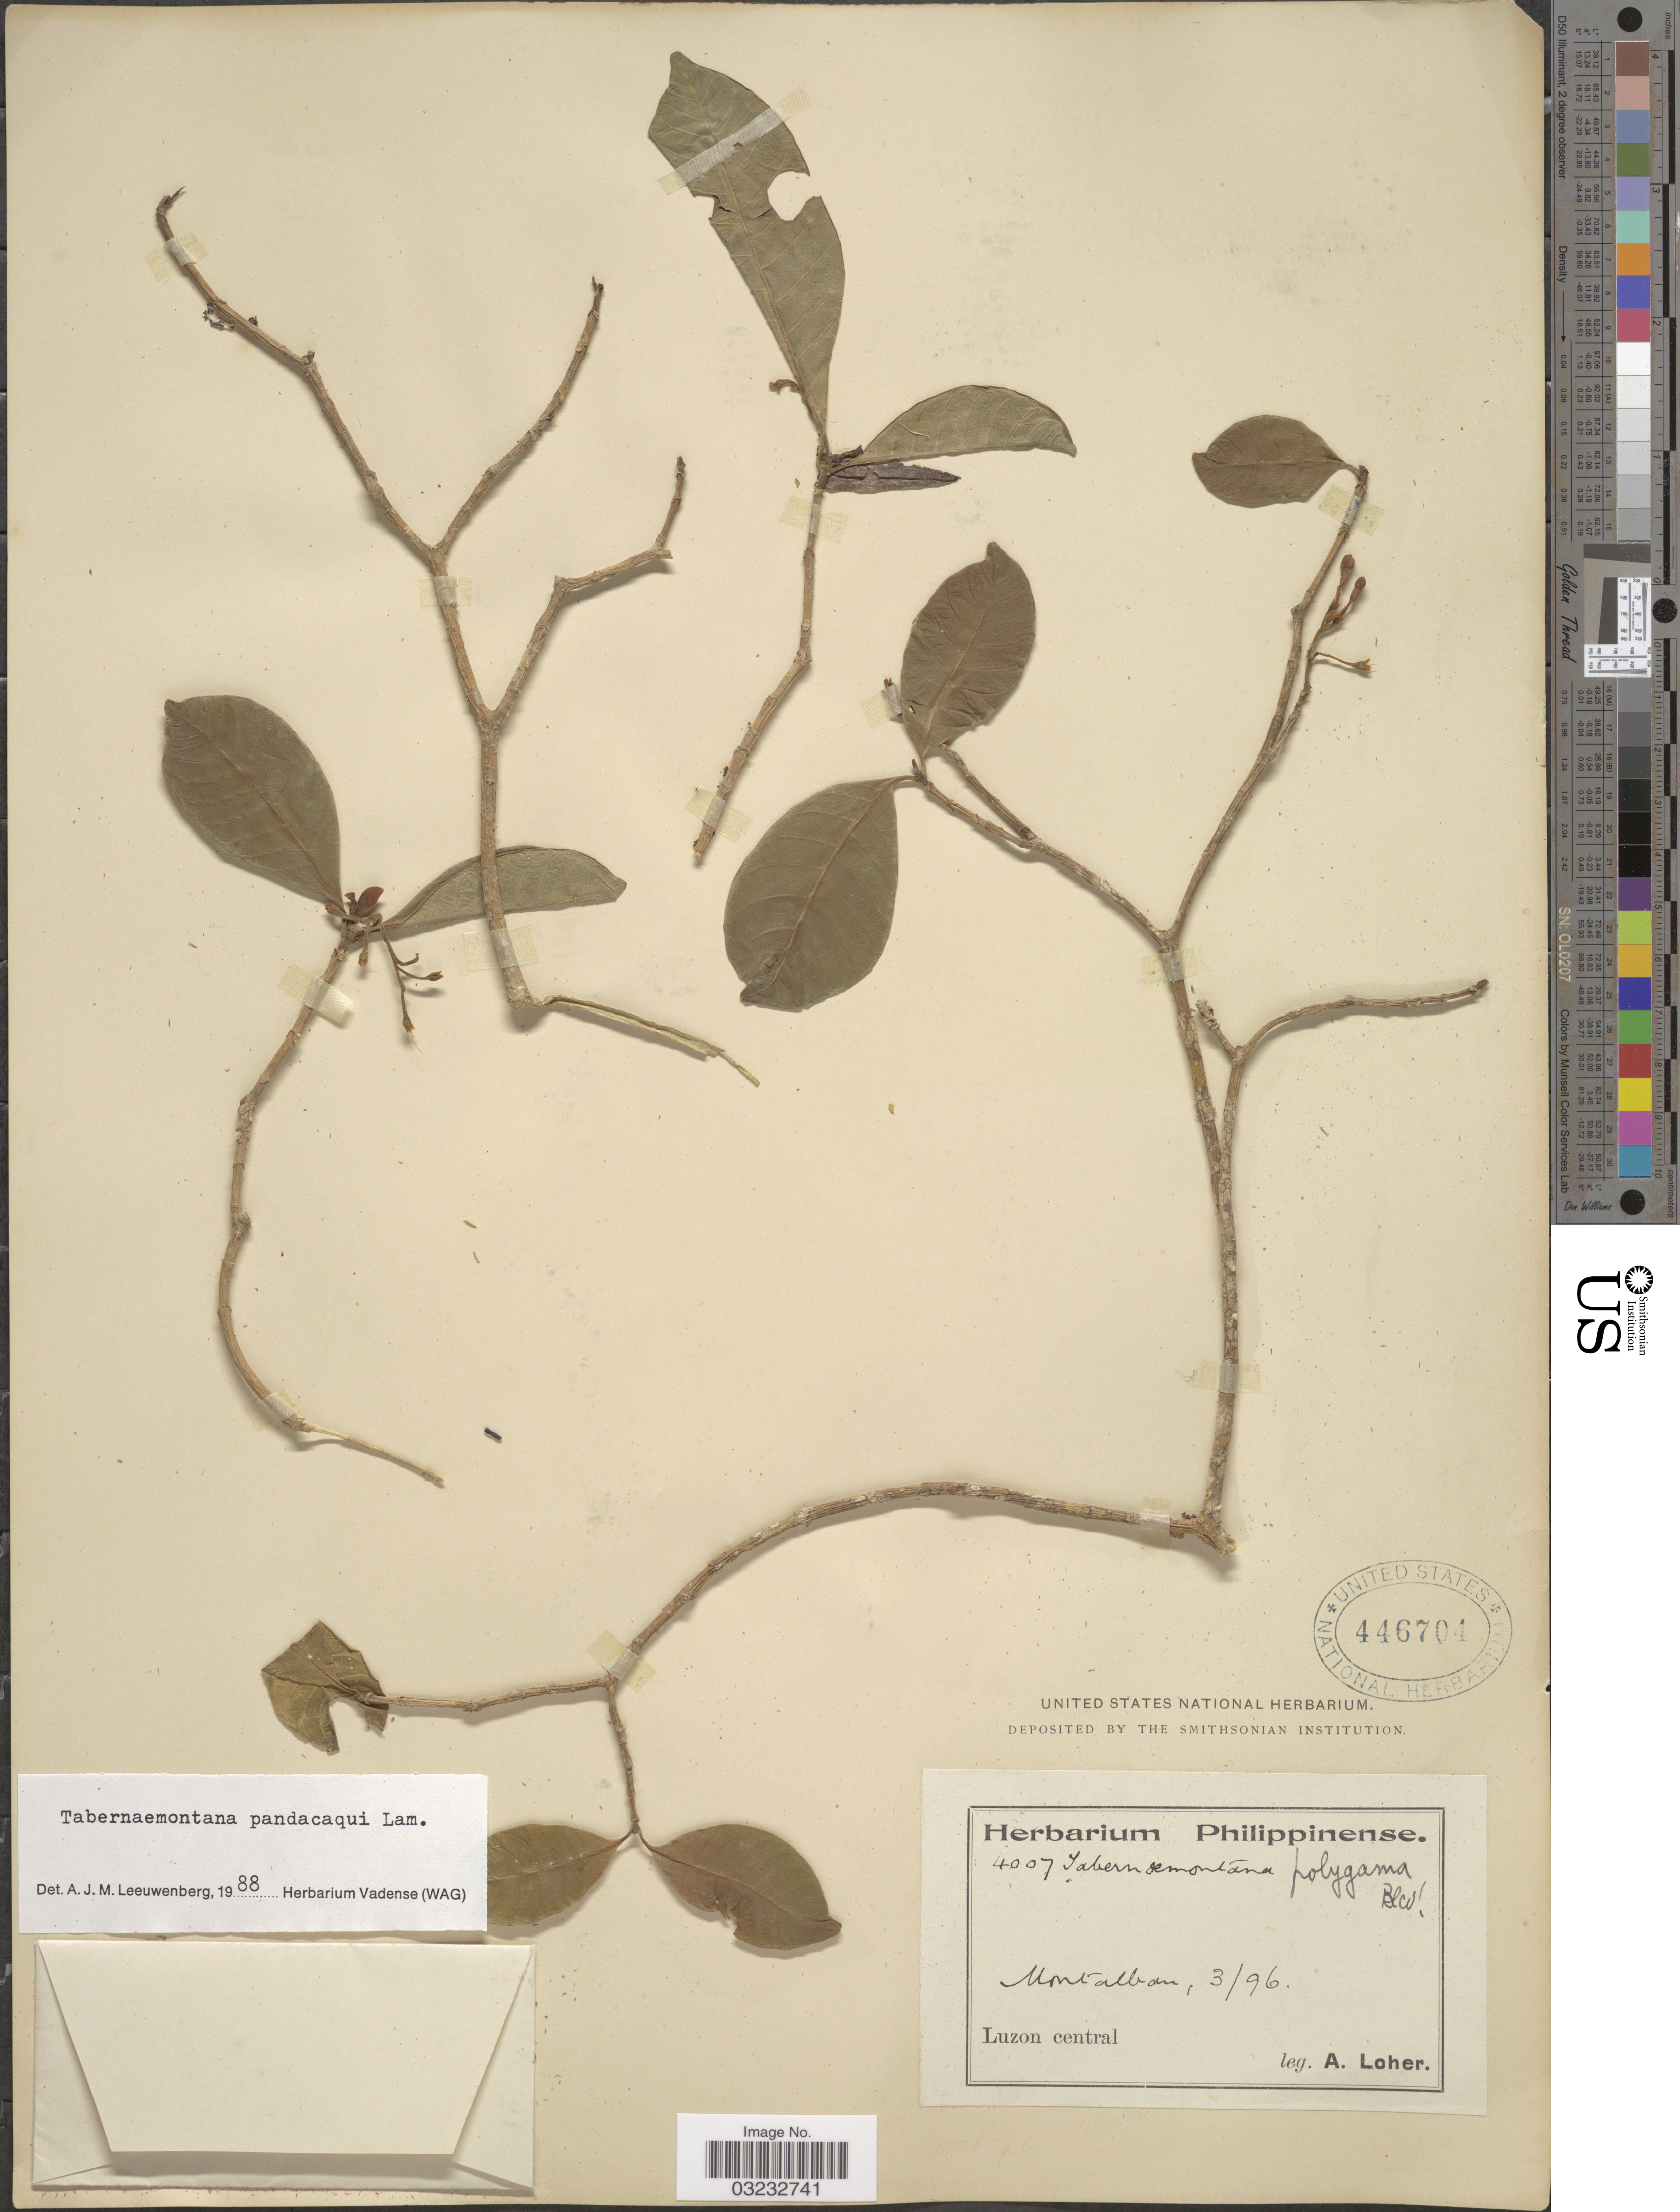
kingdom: Plantae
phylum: Tracheophyta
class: Magnoliopsida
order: Gentianales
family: Apocynaceae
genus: Tabernaemontana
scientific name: Tabernaemontana pandacaqui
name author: Poir.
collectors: A. Loher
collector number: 4007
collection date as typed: Transcribed d/m/y: /3/96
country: Philippines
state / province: Central Luzon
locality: Montalban. Luzon central.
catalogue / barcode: US 446704